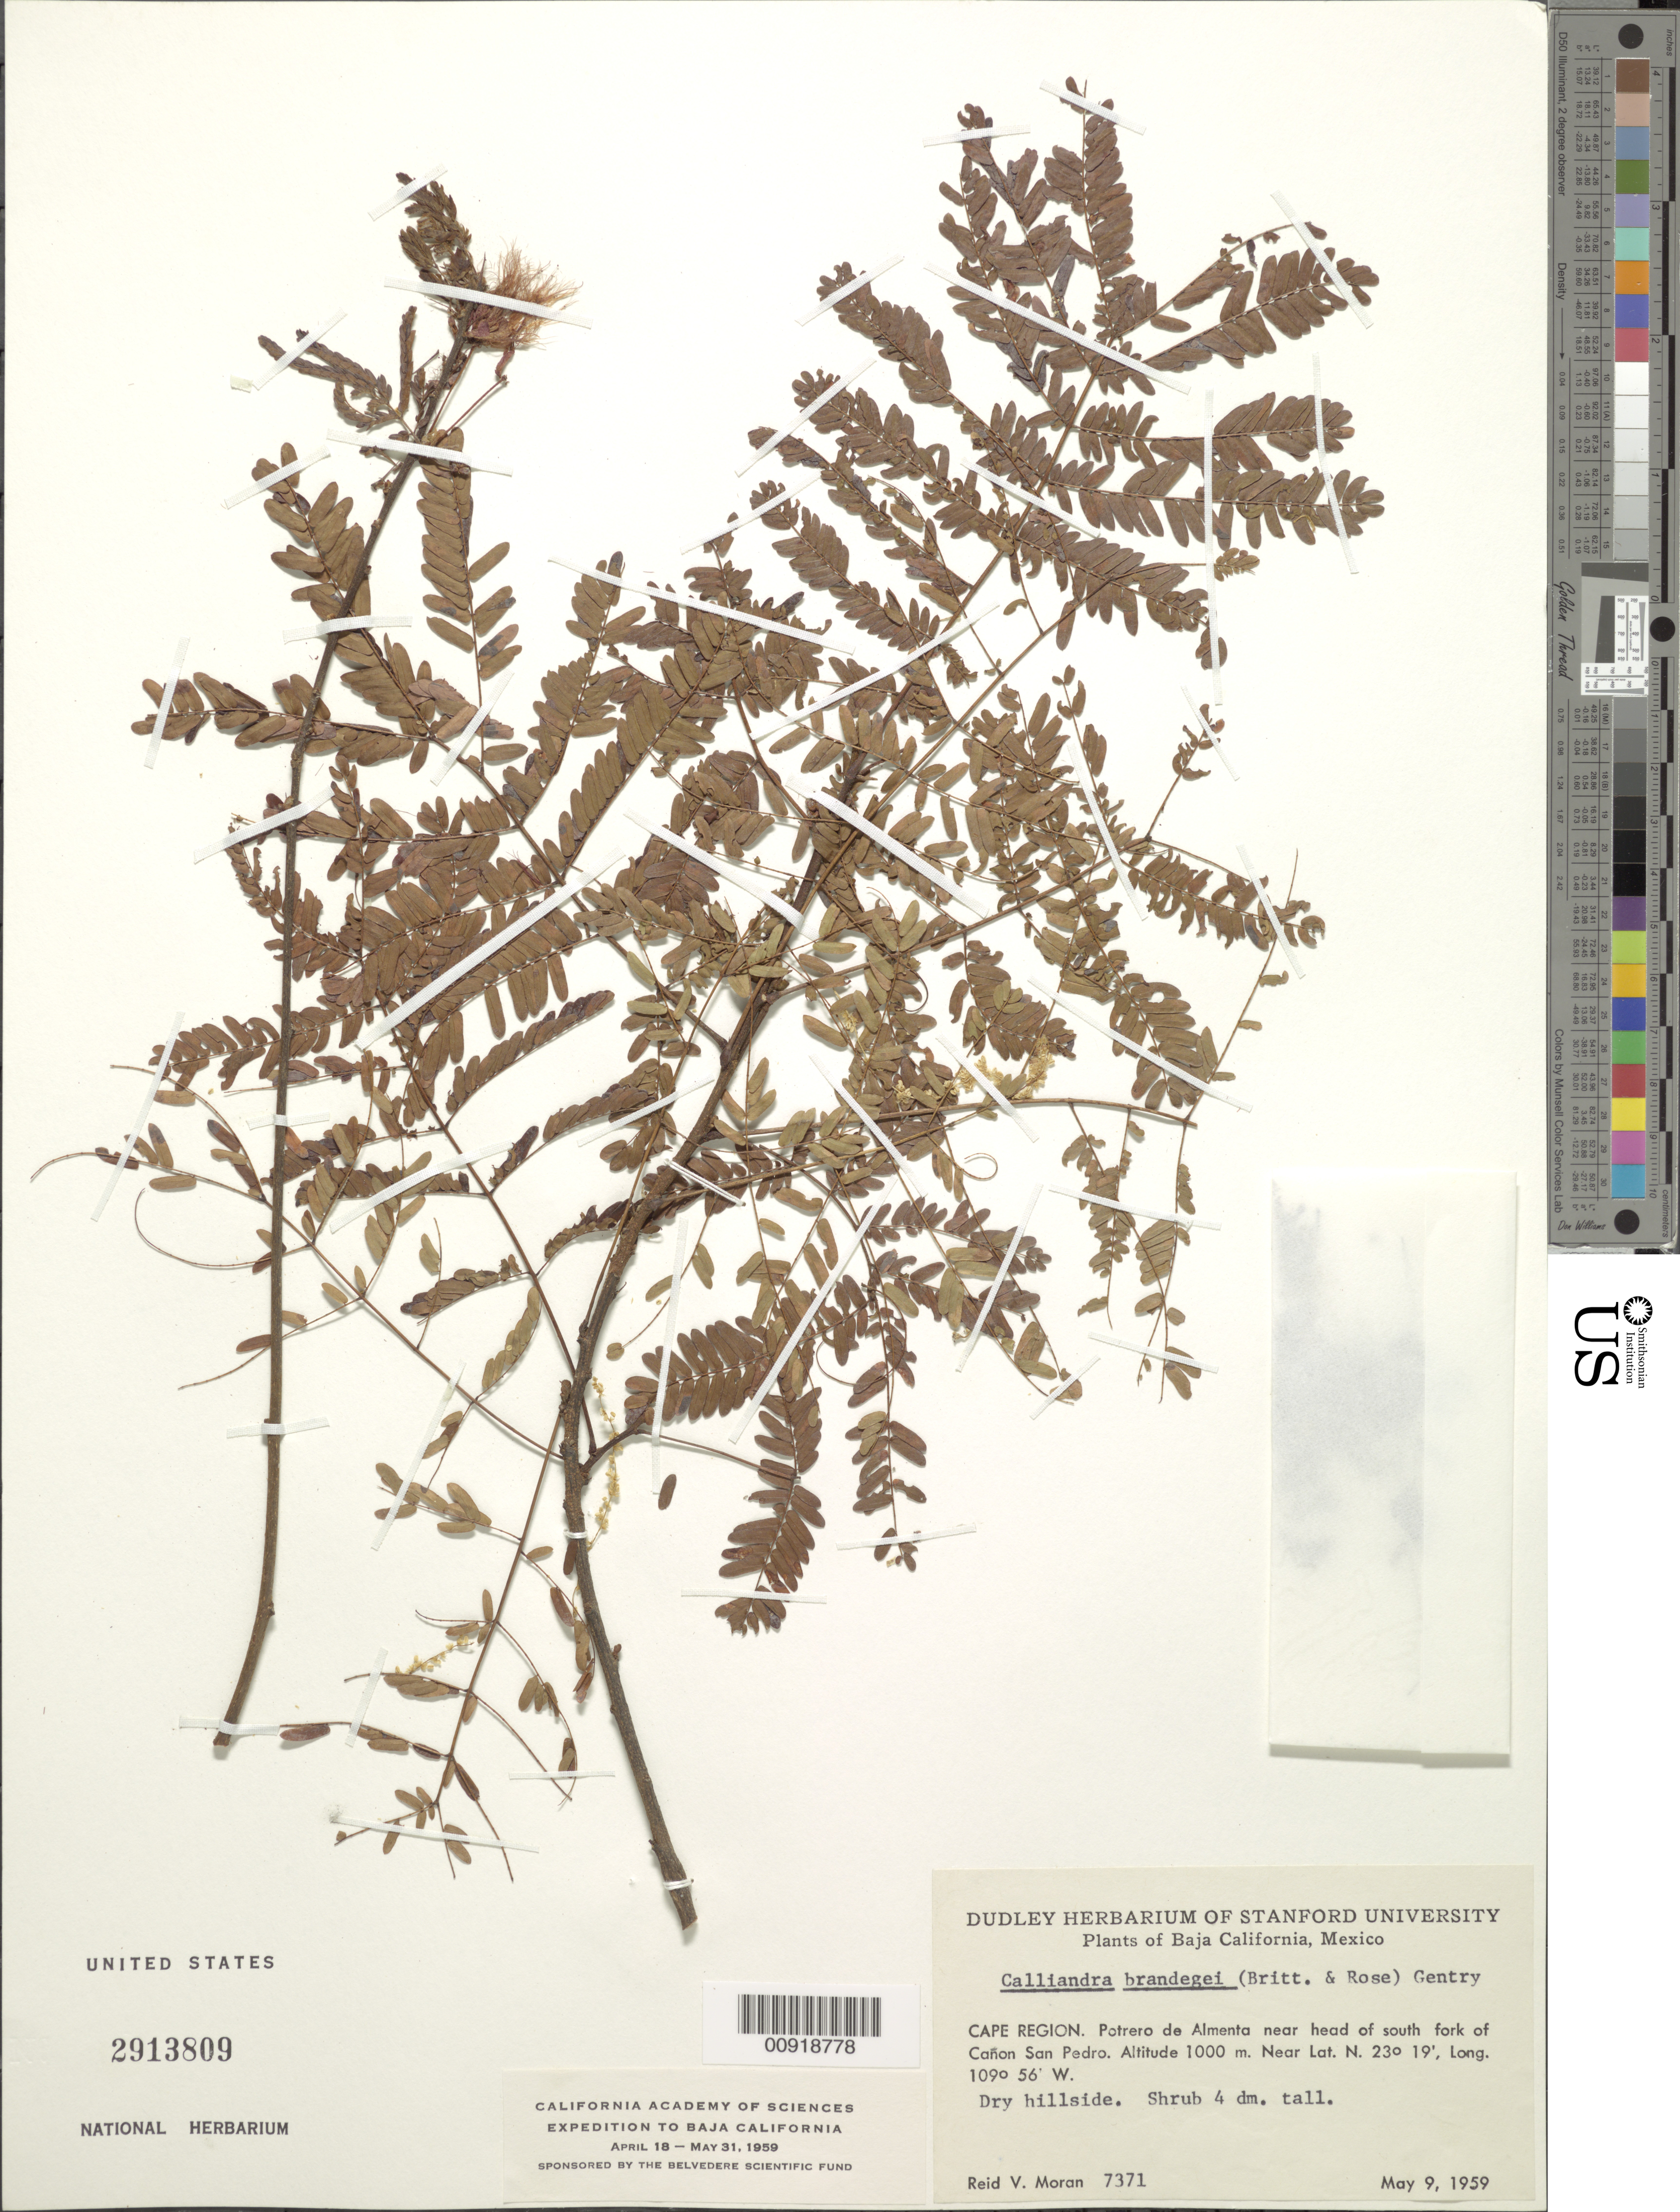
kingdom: Plantae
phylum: Tracheophyta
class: Magnoliopsida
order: Fabales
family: Fabaceae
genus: Calliandra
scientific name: Calliandra brandegeei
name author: (Britton) Gentry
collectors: R. V. Moran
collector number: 7371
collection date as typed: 09 May 1959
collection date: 1959-05-09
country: Mexico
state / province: Baja California Sur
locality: Cape region. Potrero de Almenta near head of south fork of Cañon San Pedro.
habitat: Dry hillside.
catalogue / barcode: US 2913809